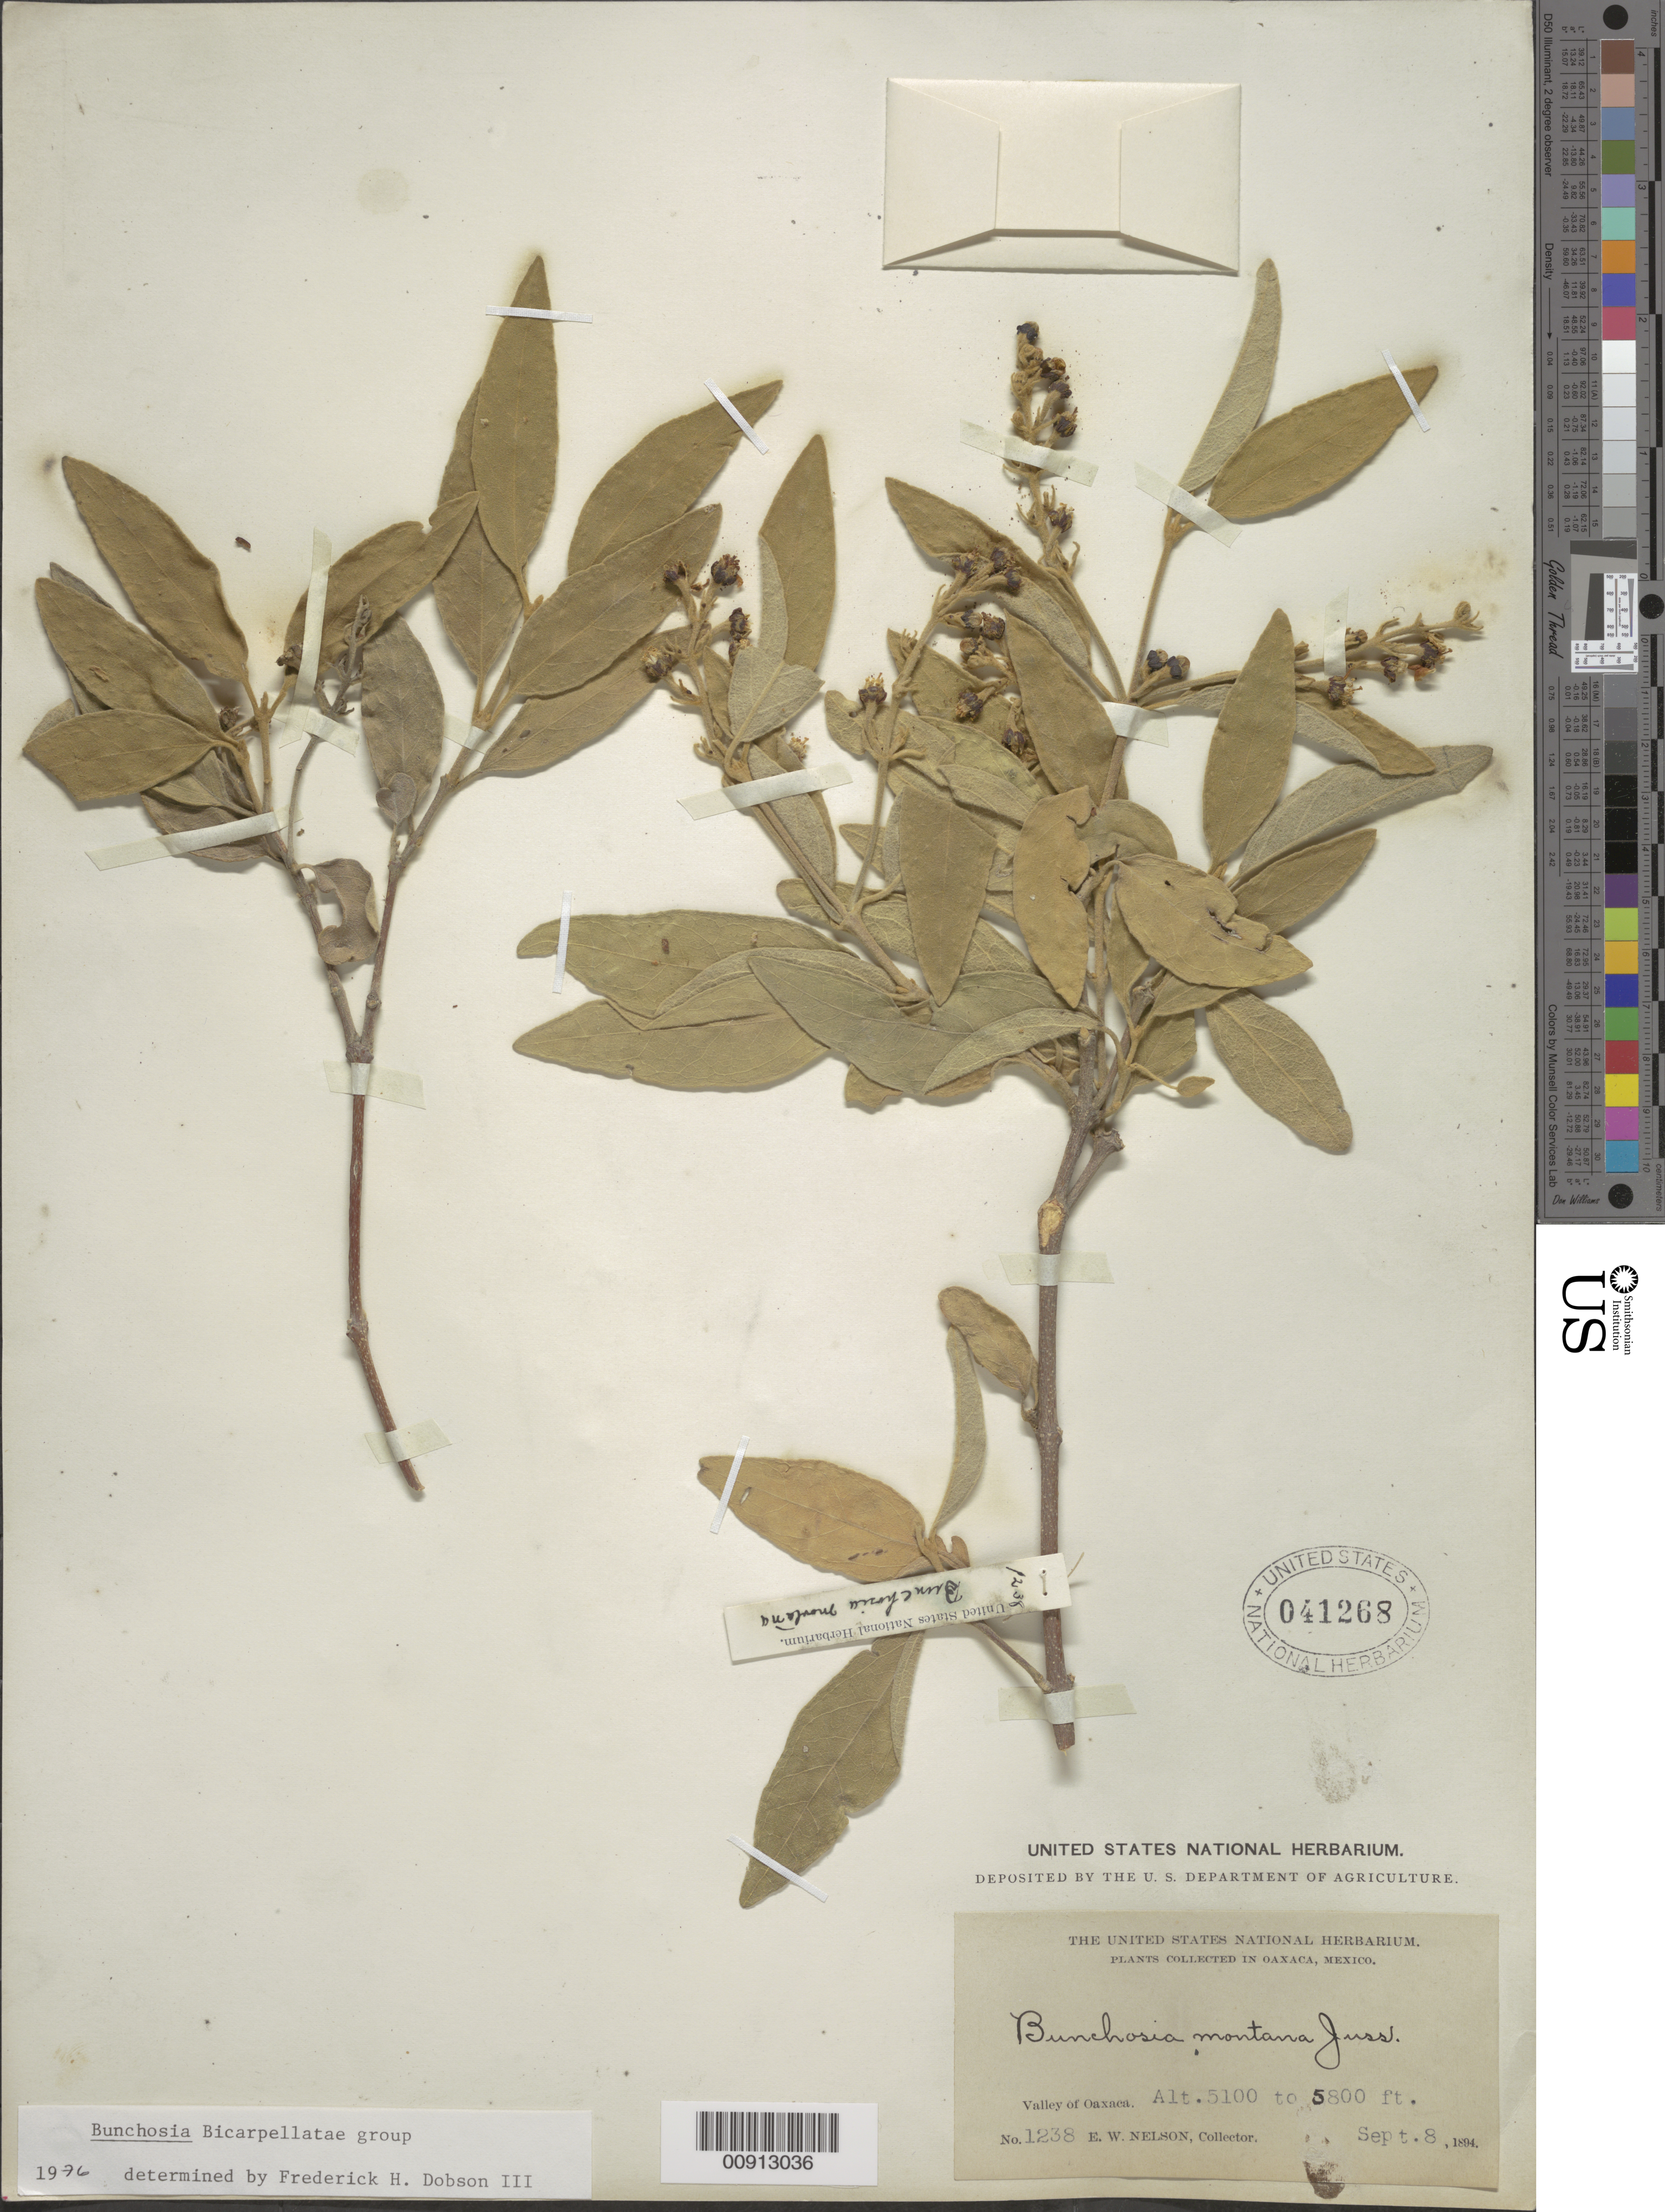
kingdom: Plantae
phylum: Tracheophyta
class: Magnoliopsida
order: Malpighiales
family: Malpighiaceae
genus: Bunchosia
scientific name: Bunchosia montana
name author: A. Juss.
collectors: E. W. Nelson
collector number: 1238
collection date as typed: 08 Sep 1894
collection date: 1894-09-08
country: Mexico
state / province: Oaxaca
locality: Valley of Oaxaca.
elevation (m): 1554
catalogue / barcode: US 41268